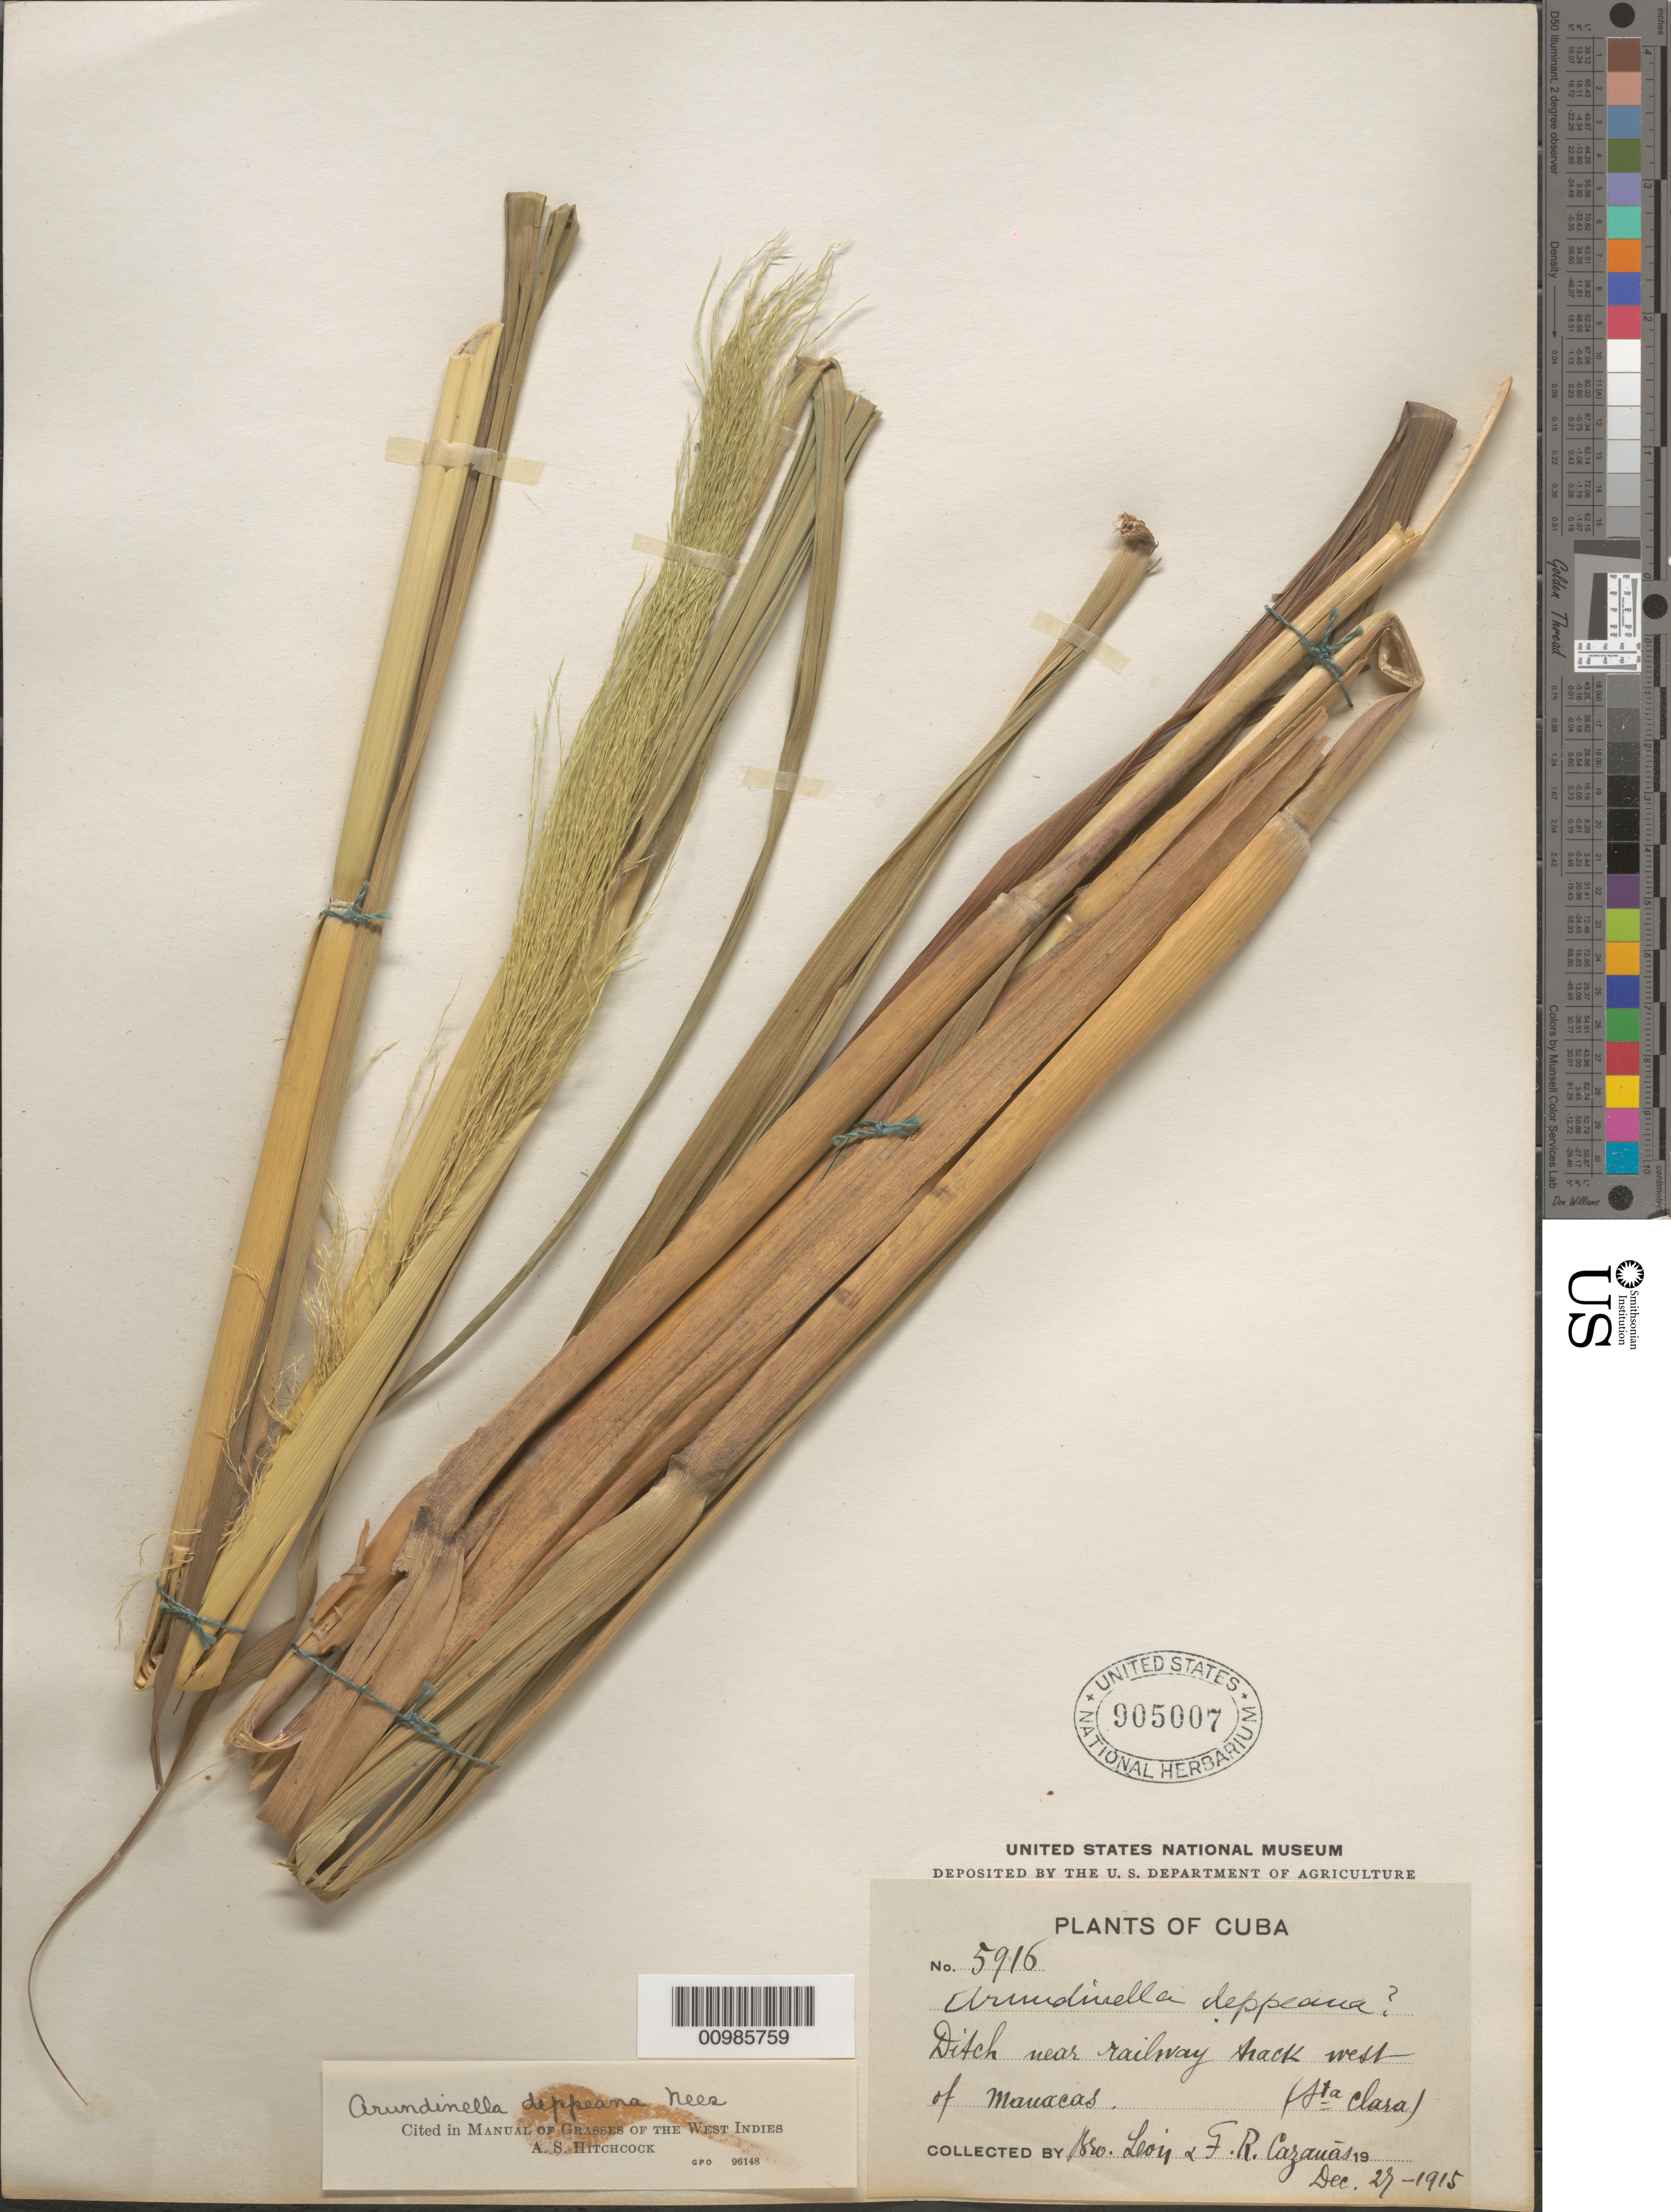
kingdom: Plantae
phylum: Tracheophyta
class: Liliopsida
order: Poales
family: Poaceae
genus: Arundinella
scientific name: Arundinella deppeana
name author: Nees ex Steud.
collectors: Bro. León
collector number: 5916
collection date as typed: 27 Dec 1915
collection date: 1915-12-27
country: Cuba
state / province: Cienfuegos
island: Cuba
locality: W Manacas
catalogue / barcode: US 905007